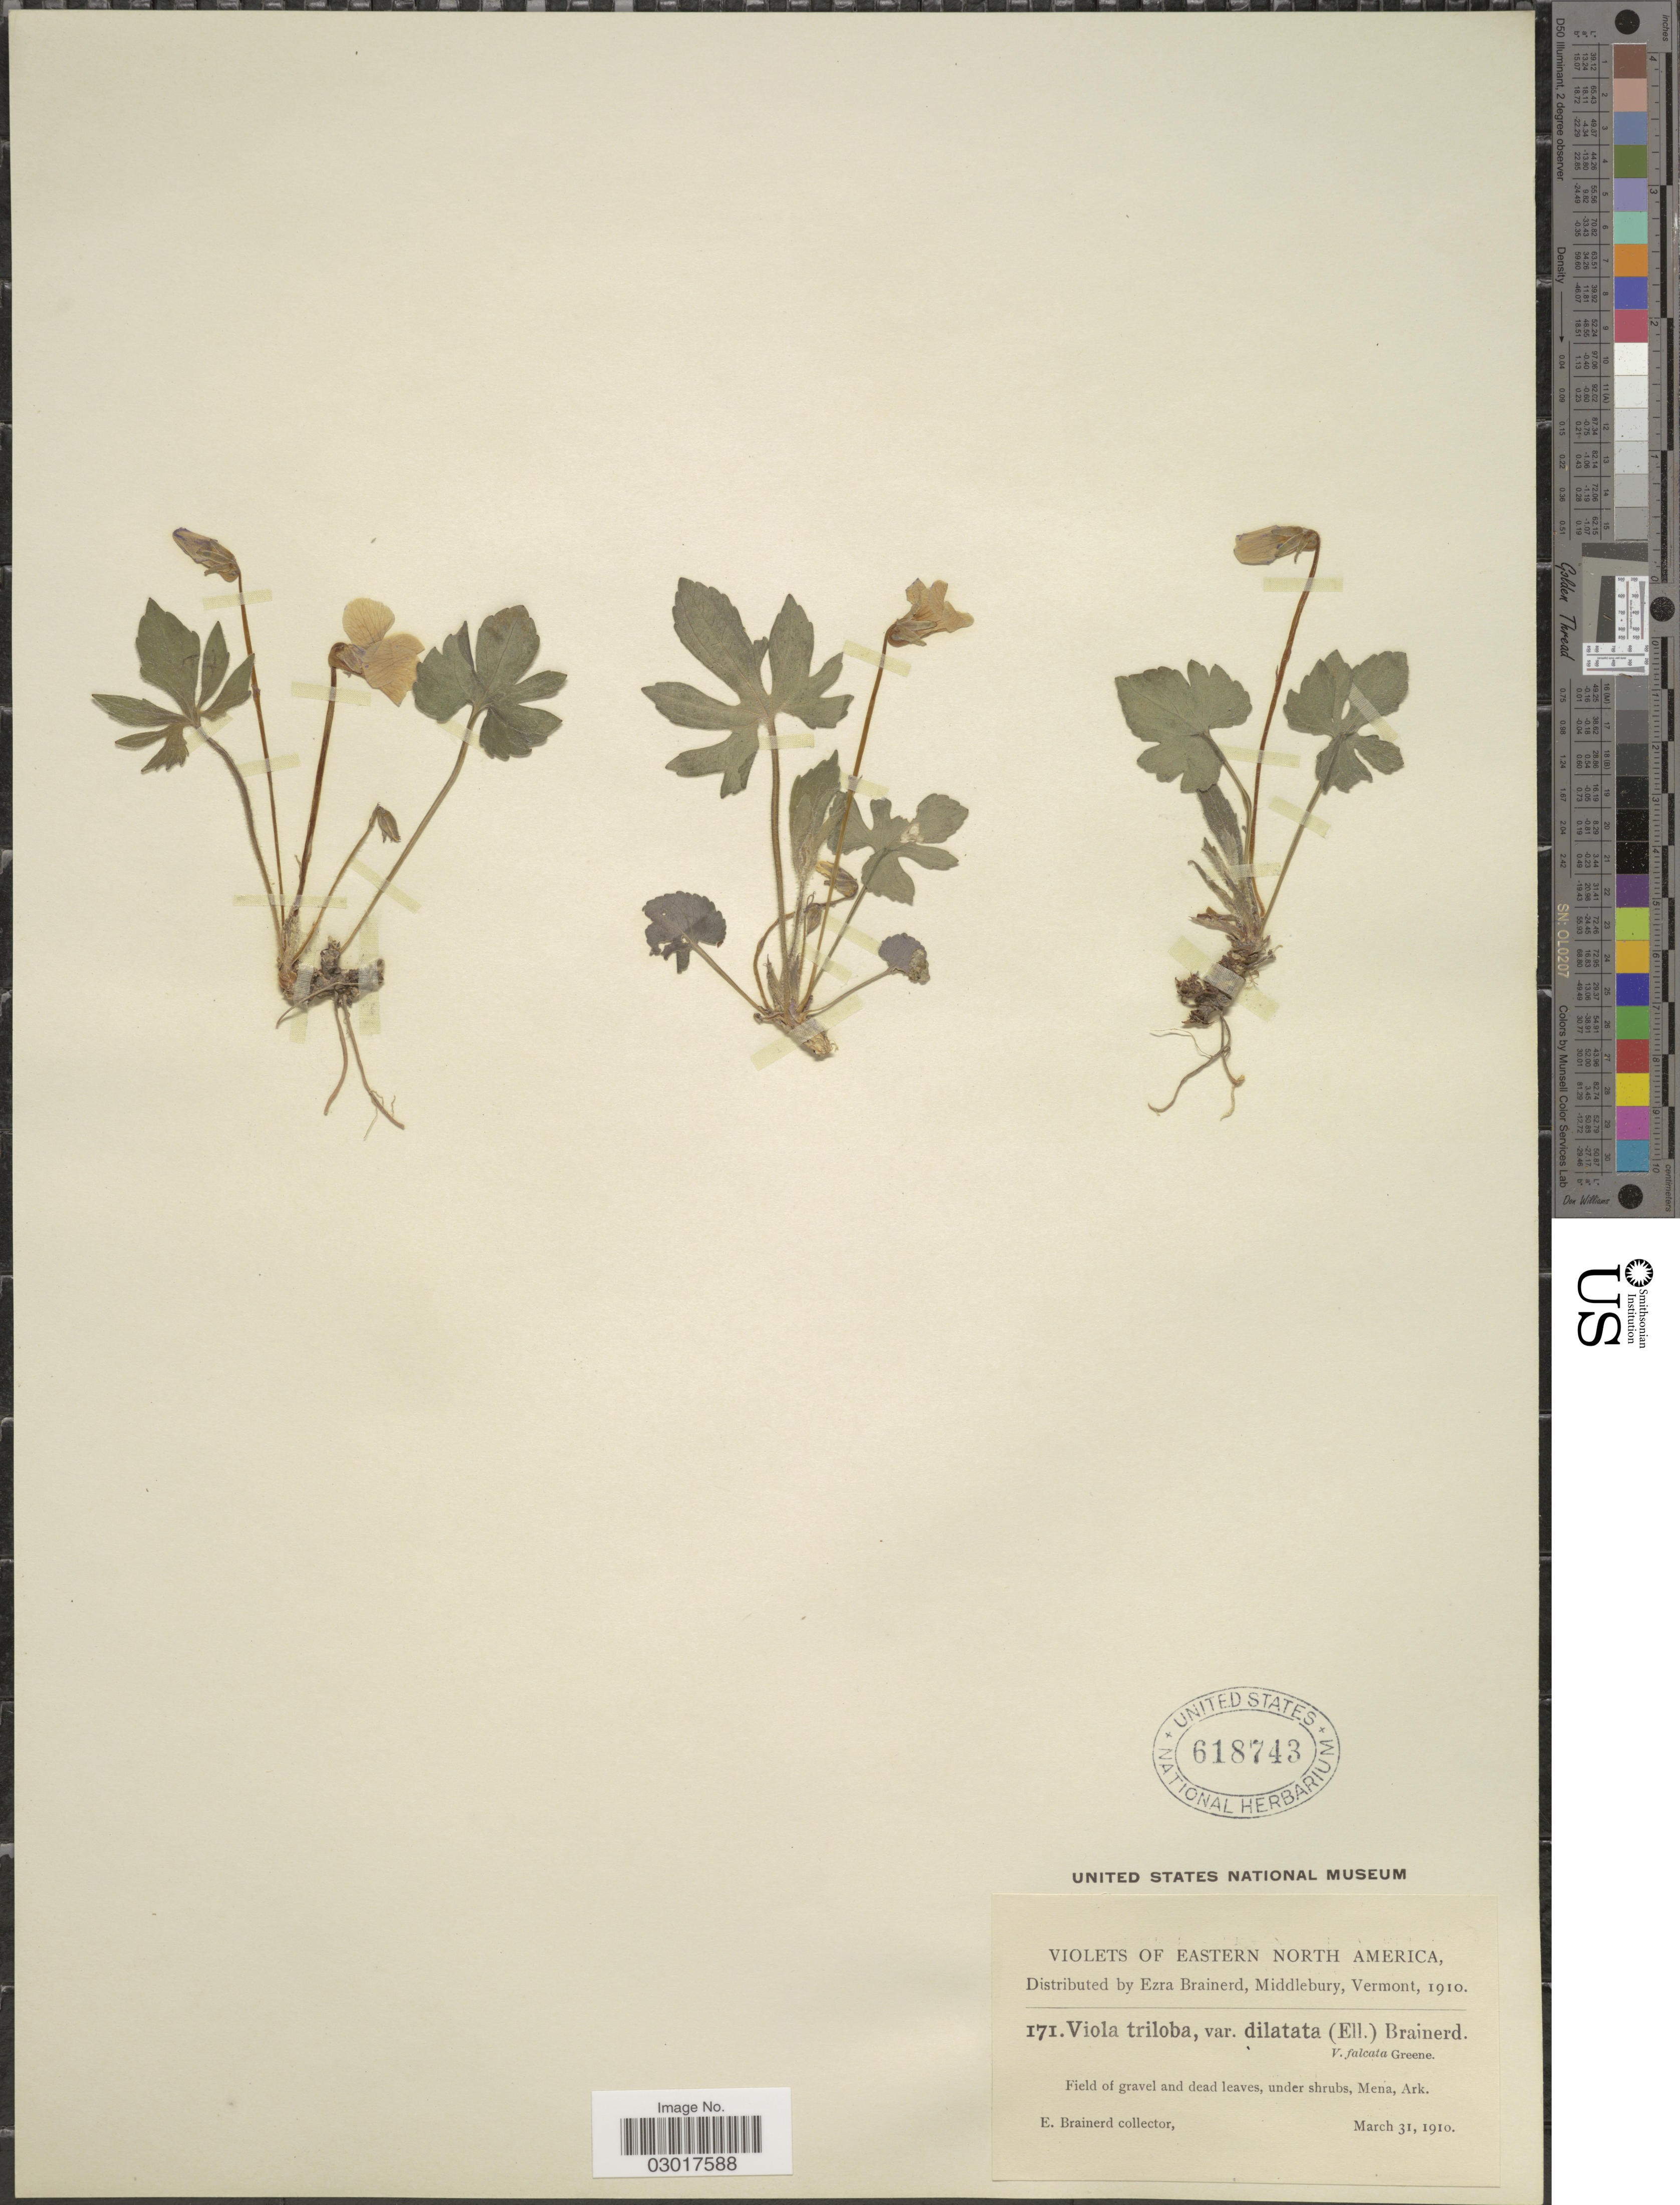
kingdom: Plantae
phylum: Tracheophyta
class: Magnoliopsida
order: Malpighiales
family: Violaceae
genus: Viola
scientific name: Viola triloba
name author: Schwein.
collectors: E. Brainerd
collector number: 171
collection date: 1910-03-31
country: United States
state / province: Arkansas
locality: Eastern North America. Field of gravel and dead leaves, under shrubs, Mena.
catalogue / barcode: US 618743